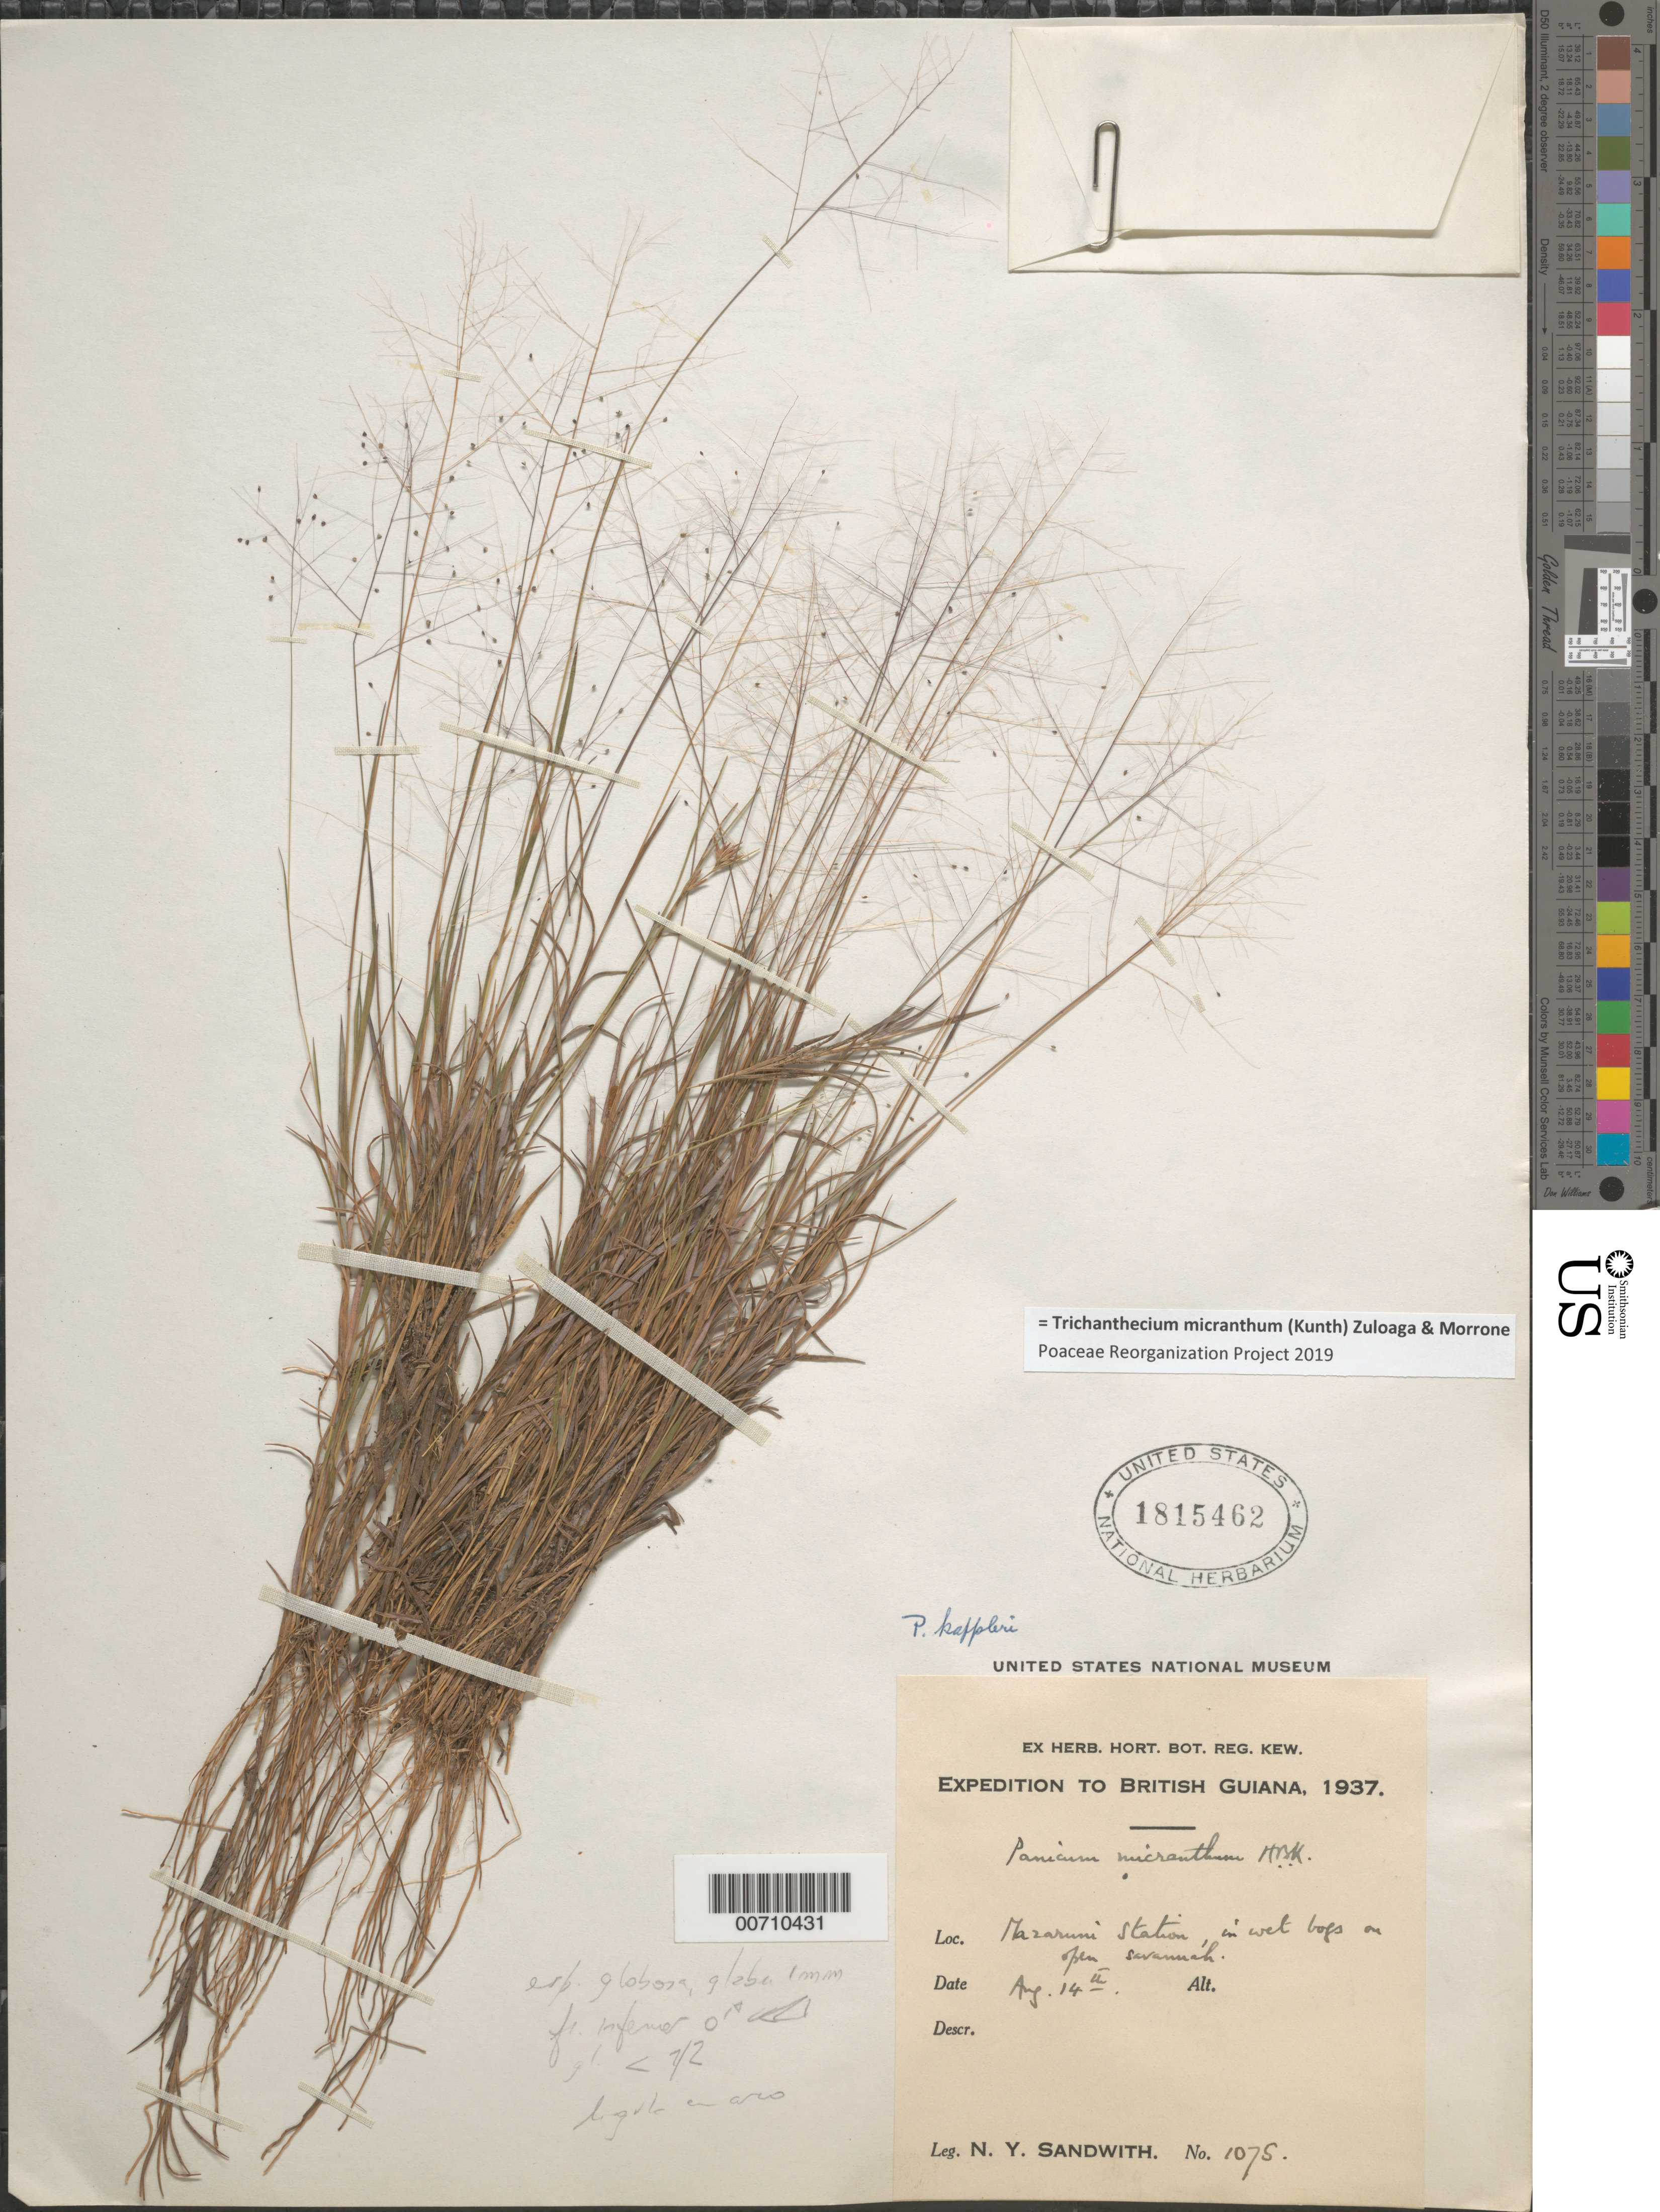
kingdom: Plantae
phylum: Tracheophyta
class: Liliopsida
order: Poales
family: Poaceae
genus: Trichanthecium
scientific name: Trichanthecium micranthum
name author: (Kunth) Zuloaga & Morrone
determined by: Poaceae Reorganization Project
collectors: N. Y. Sandwith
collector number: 1075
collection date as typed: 14-Aug-37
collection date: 1937-08-14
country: Guyana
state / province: Cuyuni-Mazaruni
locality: Mazaruni Station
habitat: Wet bogs on open savanna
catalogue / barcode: US 1815462